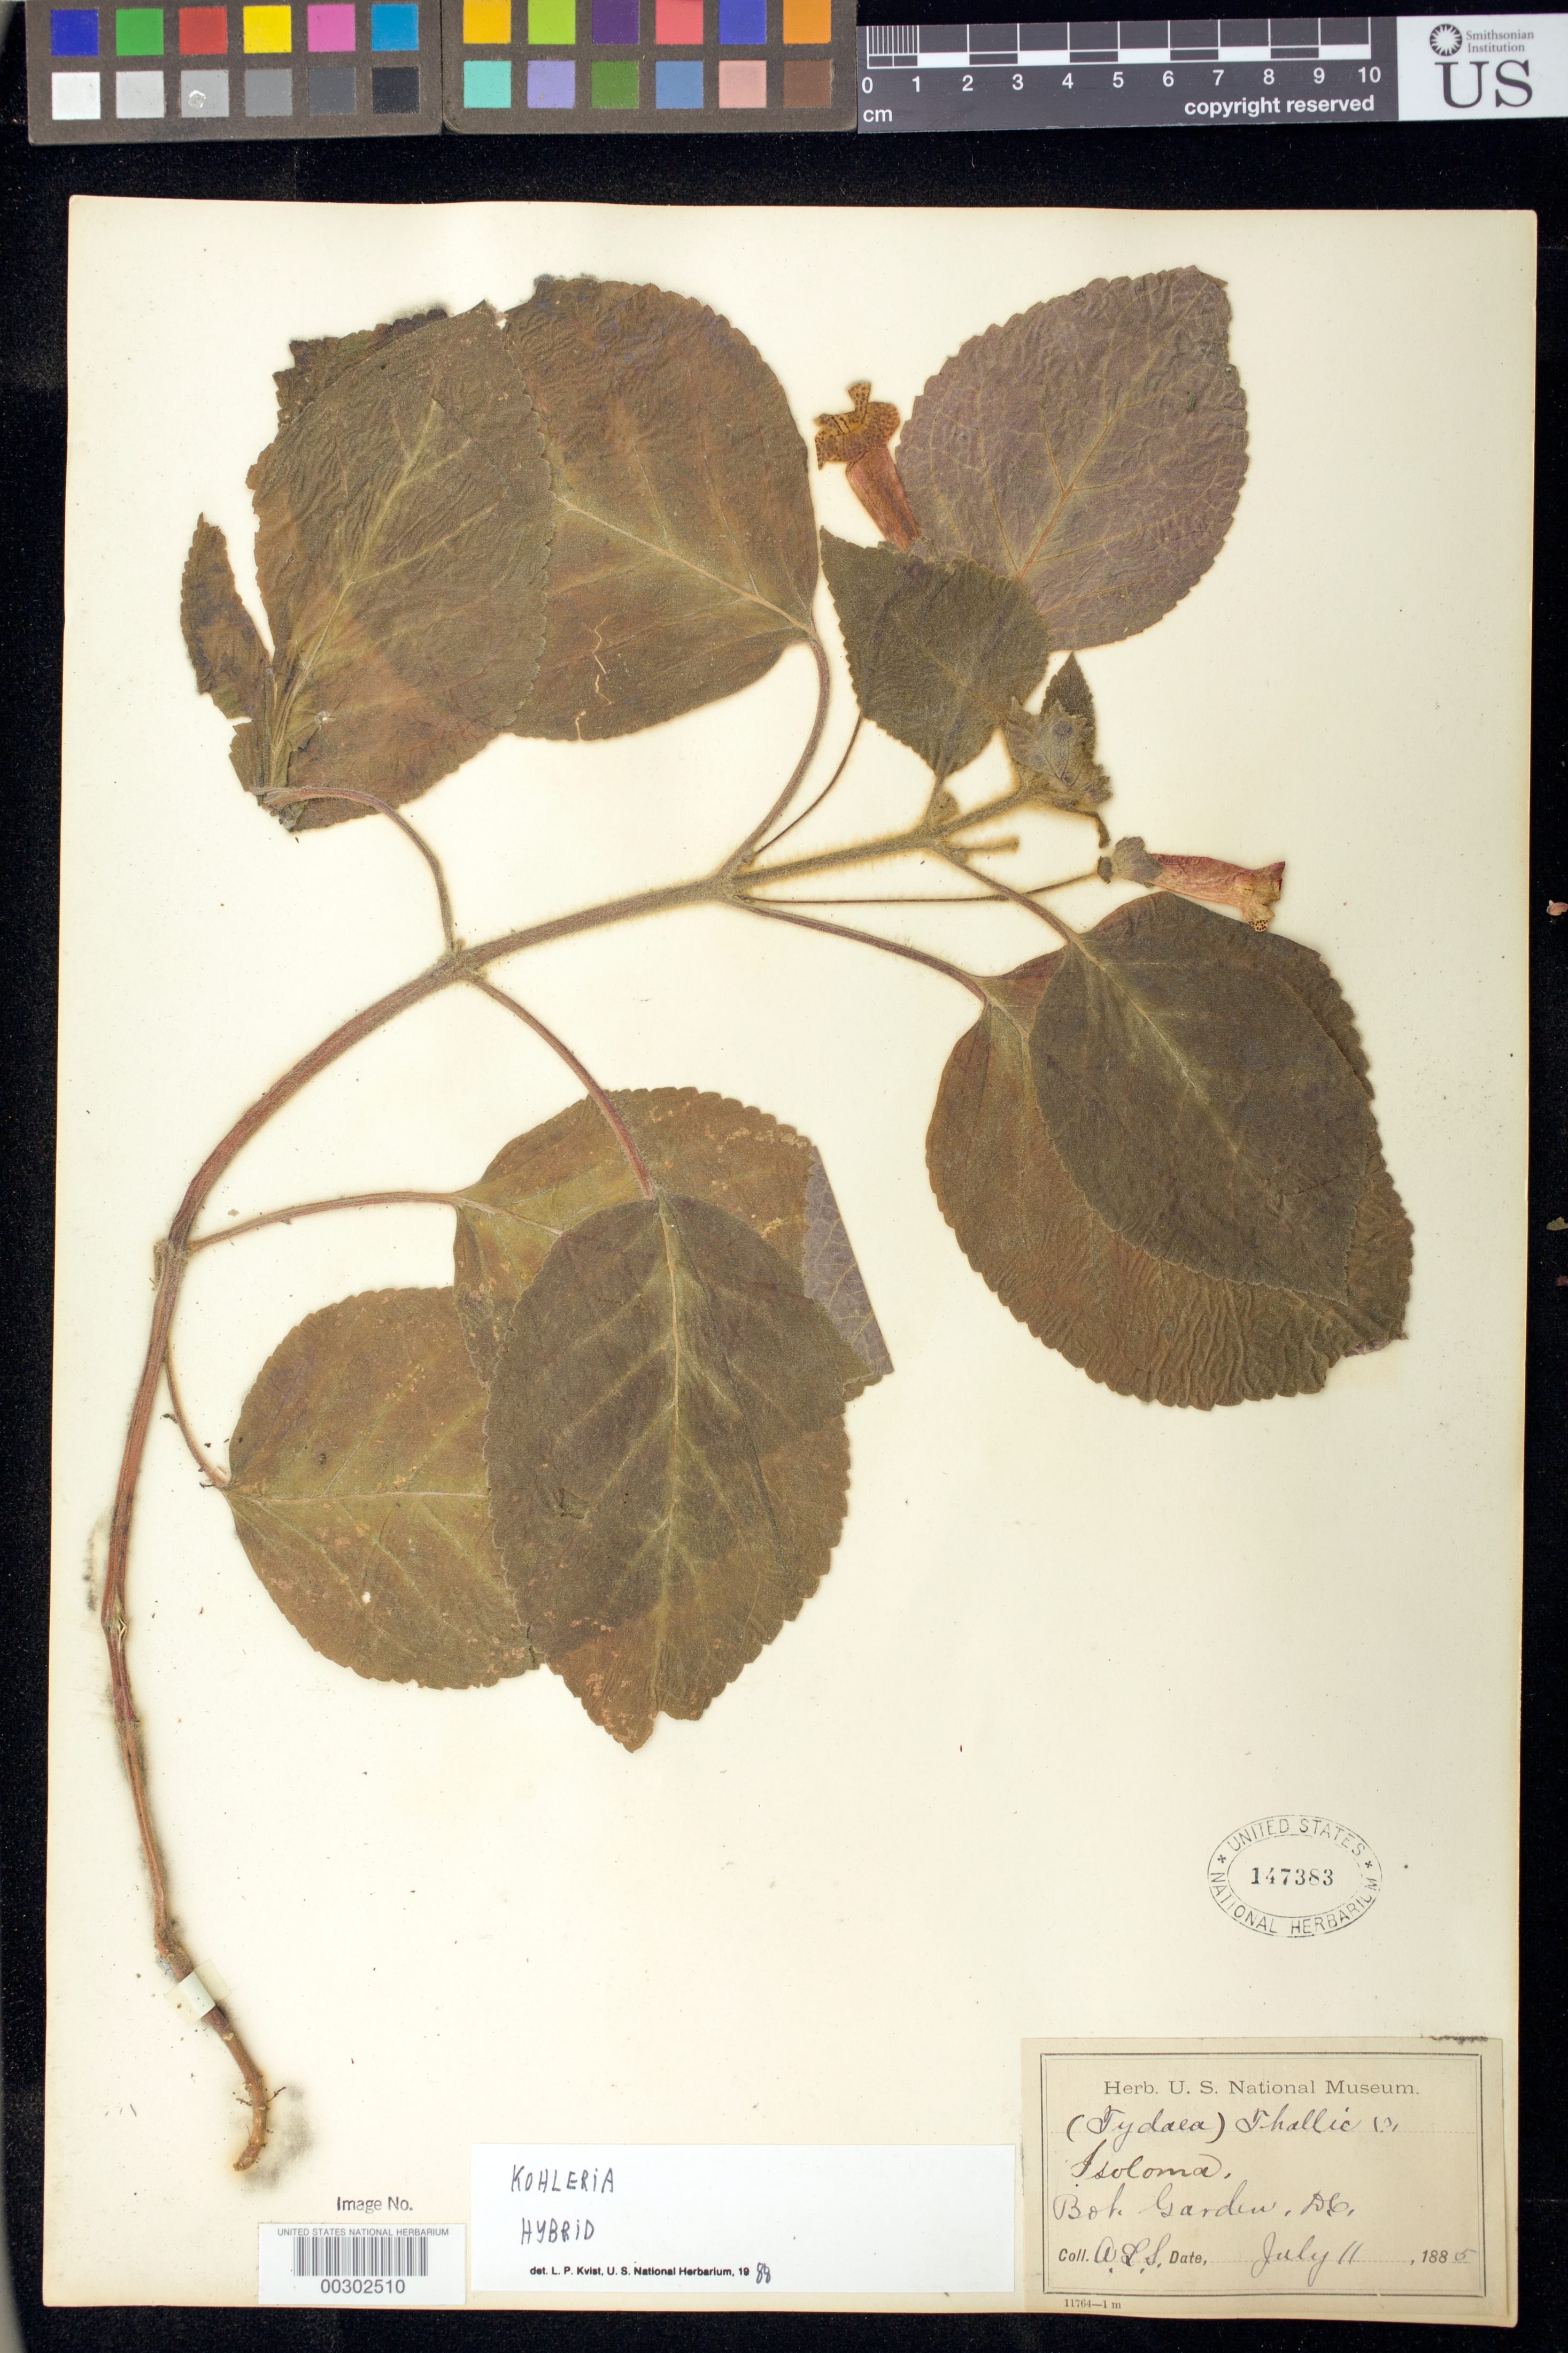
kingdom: Plantae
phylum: Tracheophyta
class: Magnoliopsida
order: Lamiales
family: Gesneriaceae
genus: Kohleria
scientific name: Kohleria hybrid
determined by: Kvist, L. P., (US), Smithsonian Institution - National Museum of Natural History (UNITED STATES)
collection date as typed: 11 Jul 1885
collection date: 1885-07-11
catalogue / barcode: US 147383